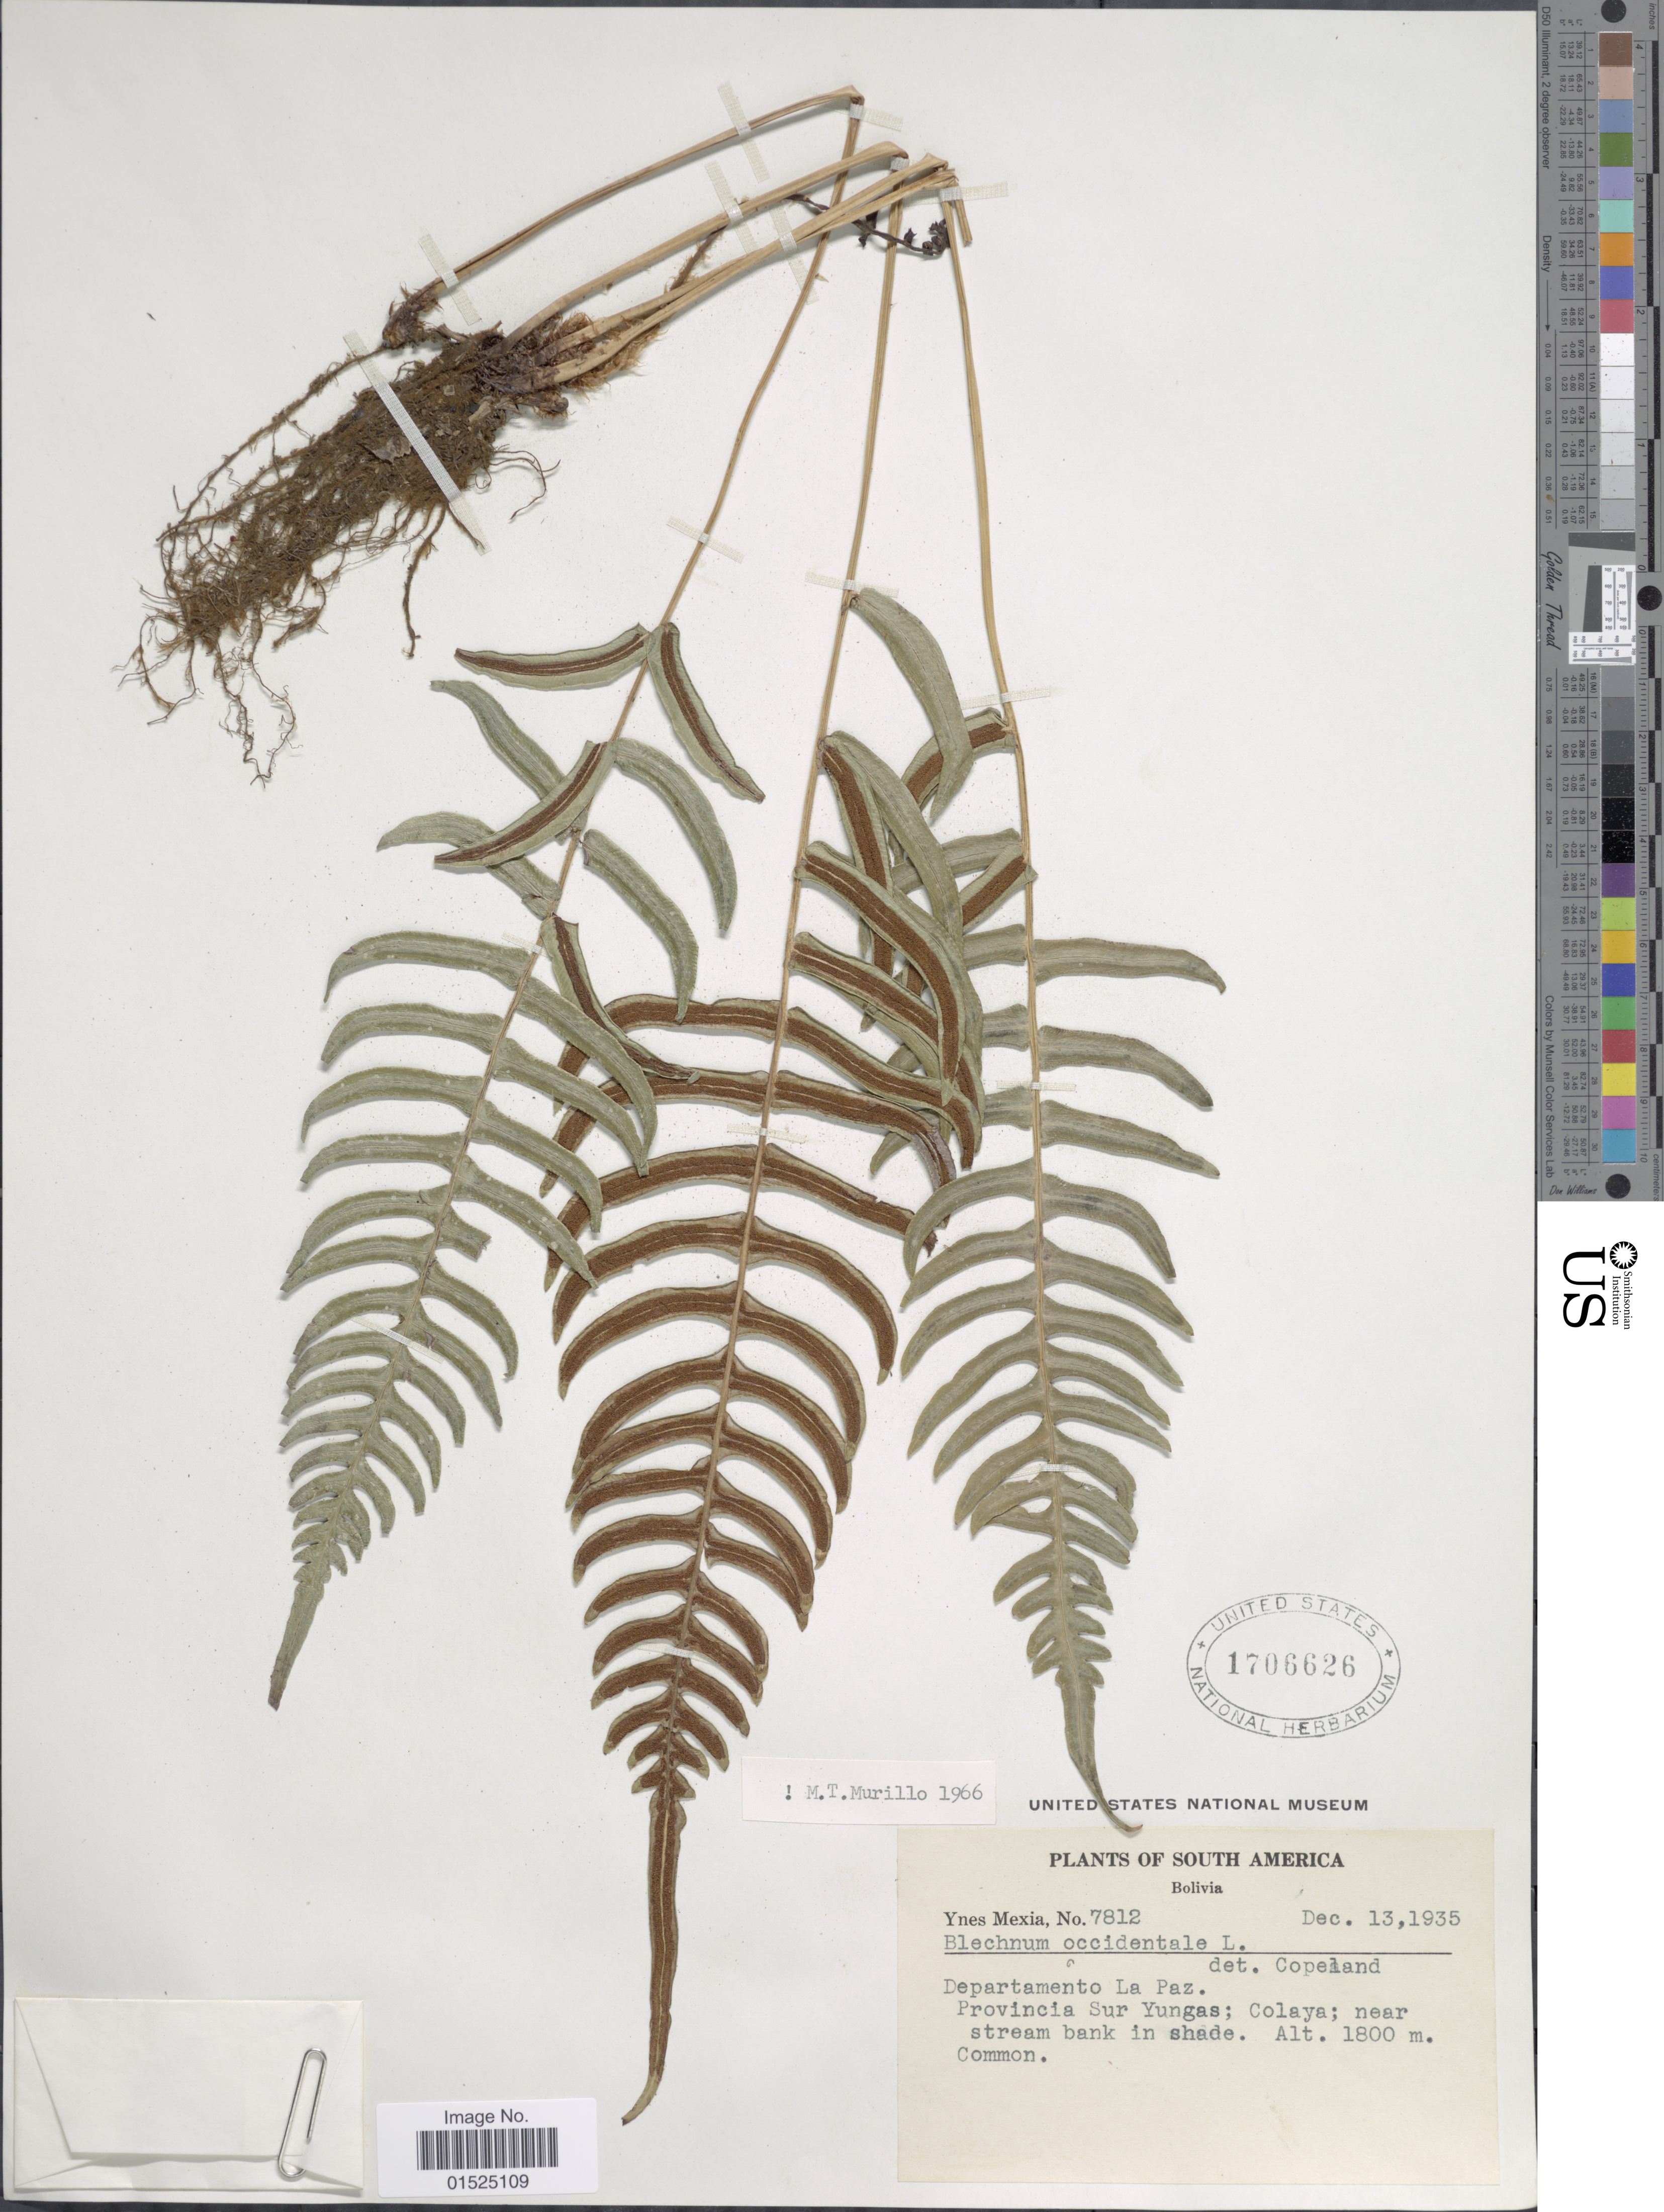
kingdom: Plantae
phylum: Tracheophyta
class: Polypodiopsida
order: Polypodiales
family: Blechnaceae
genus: Blechnum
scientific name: Blechnum appendiculatum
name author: Willd.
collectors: Y. Mexia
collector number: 7812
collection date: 1935-12-13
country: Bolivia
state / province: La Paz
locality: South America, Provincia Sur Yungas; Colaya; near stream bank in shade.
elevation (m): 1800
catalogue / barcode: US 1706626